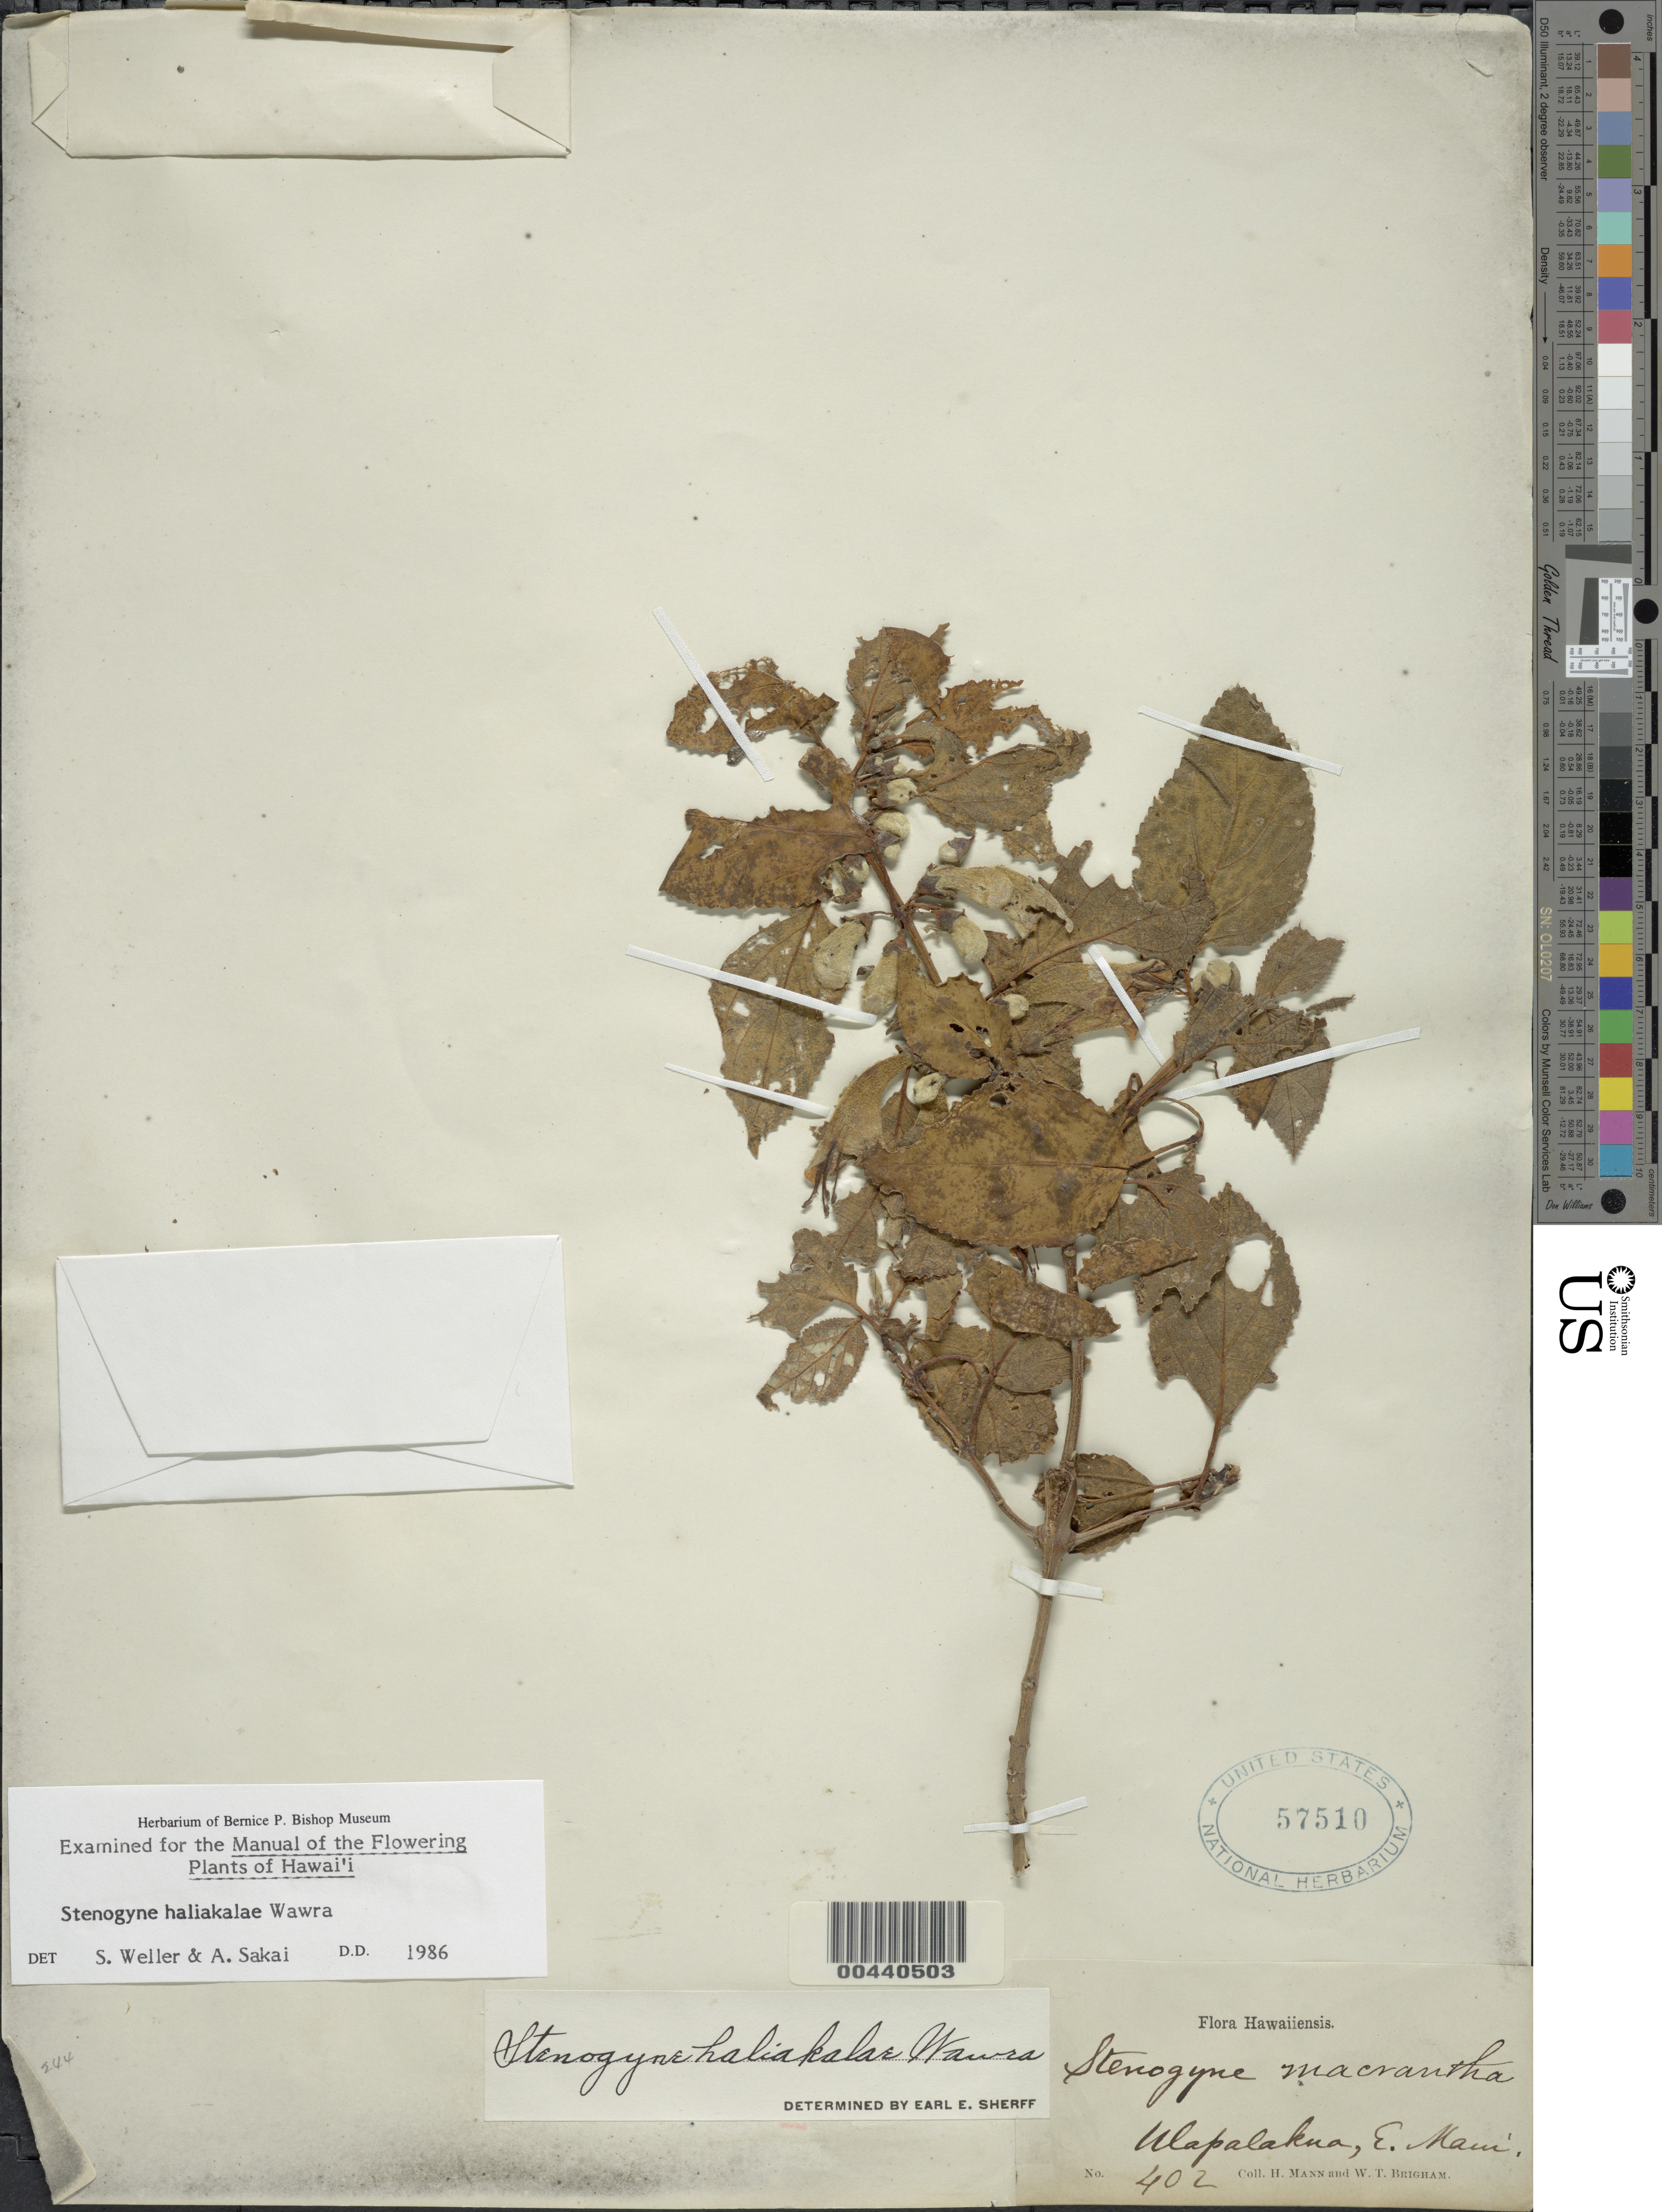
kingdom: Plantae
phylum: Tracheophyta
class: Magnoliopsida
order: Lamiales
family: Lamiaceae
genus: Stenogyne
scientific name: Stenogyne haliakalae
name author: Wawra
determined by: Weller, Stephen G., (UNITED STATES)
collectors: H. Mann & W. T. Brigham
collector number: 402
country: United States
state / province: Hawaii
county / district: Maui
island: Maui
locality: Ulapalakua, E Maui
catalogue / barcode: US 57510